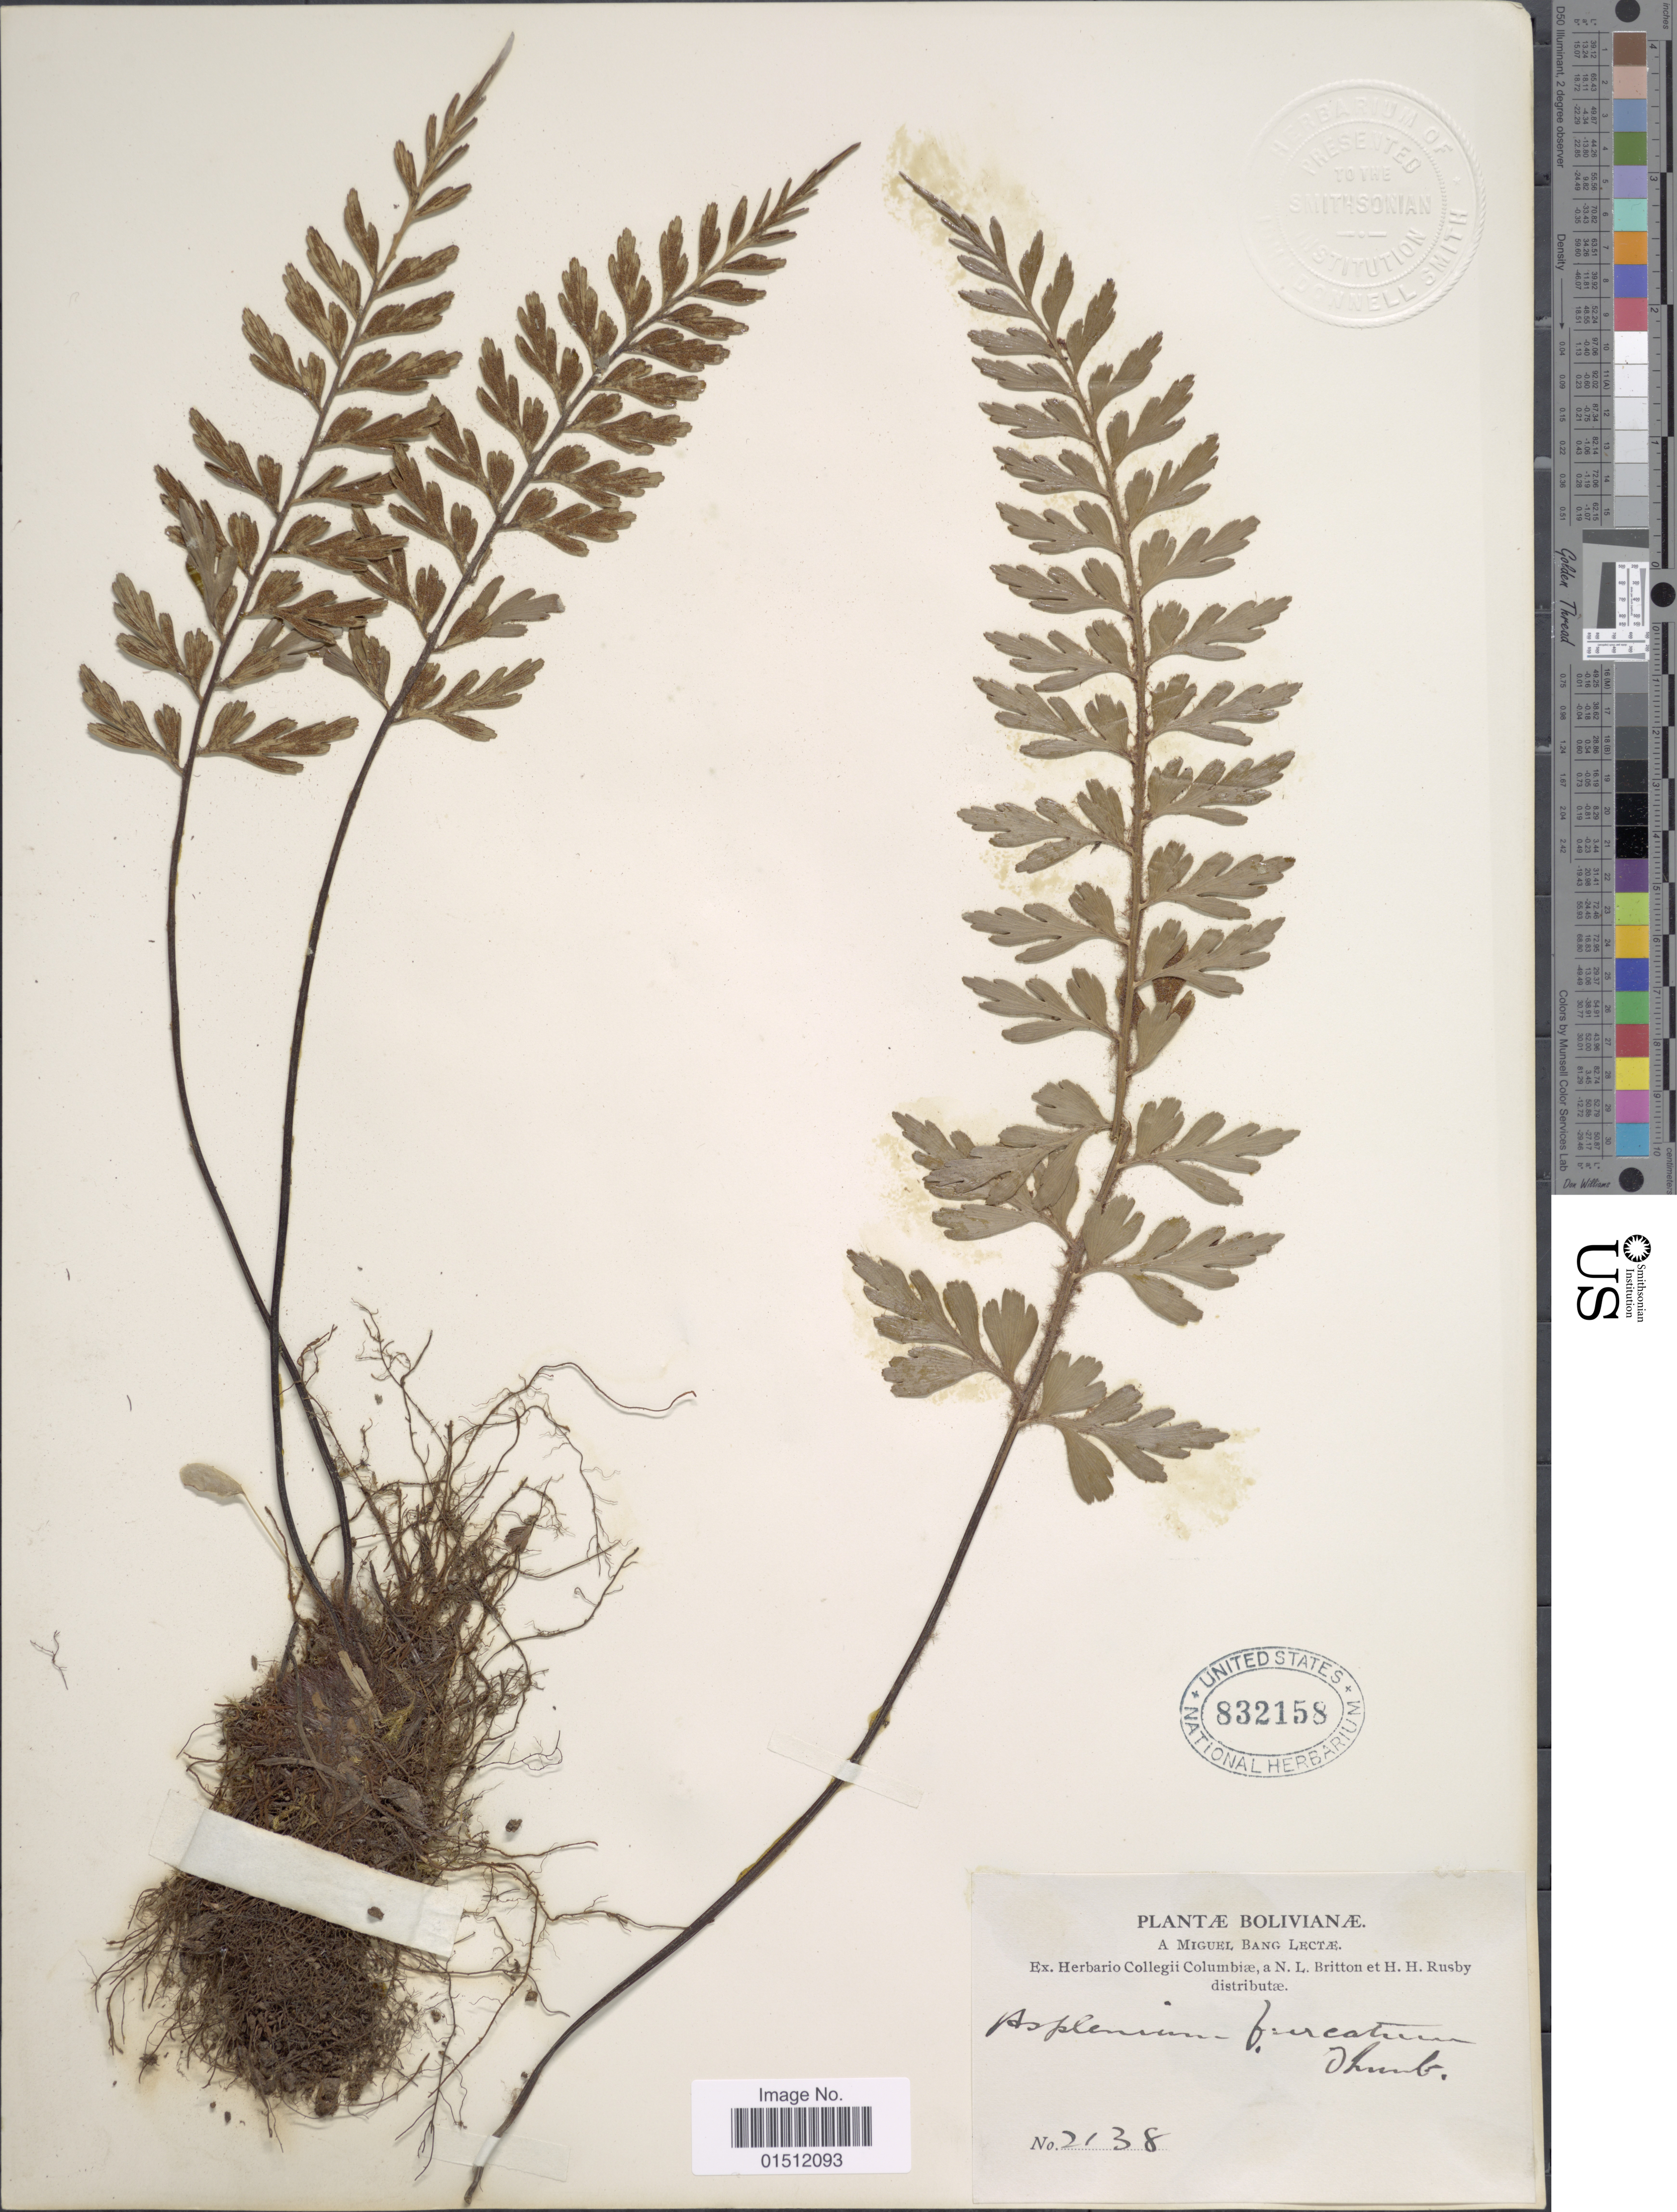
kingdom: Plantae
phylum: Tracheophyta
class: Polypodiopsida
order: Polypodiales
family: Aspleniaceae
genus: Asplenium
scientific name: Asplenium praemorsum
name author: Sw.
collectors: M. Bang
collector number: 2138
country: Bolivia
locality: Bolivianae.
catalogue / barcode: US 832158